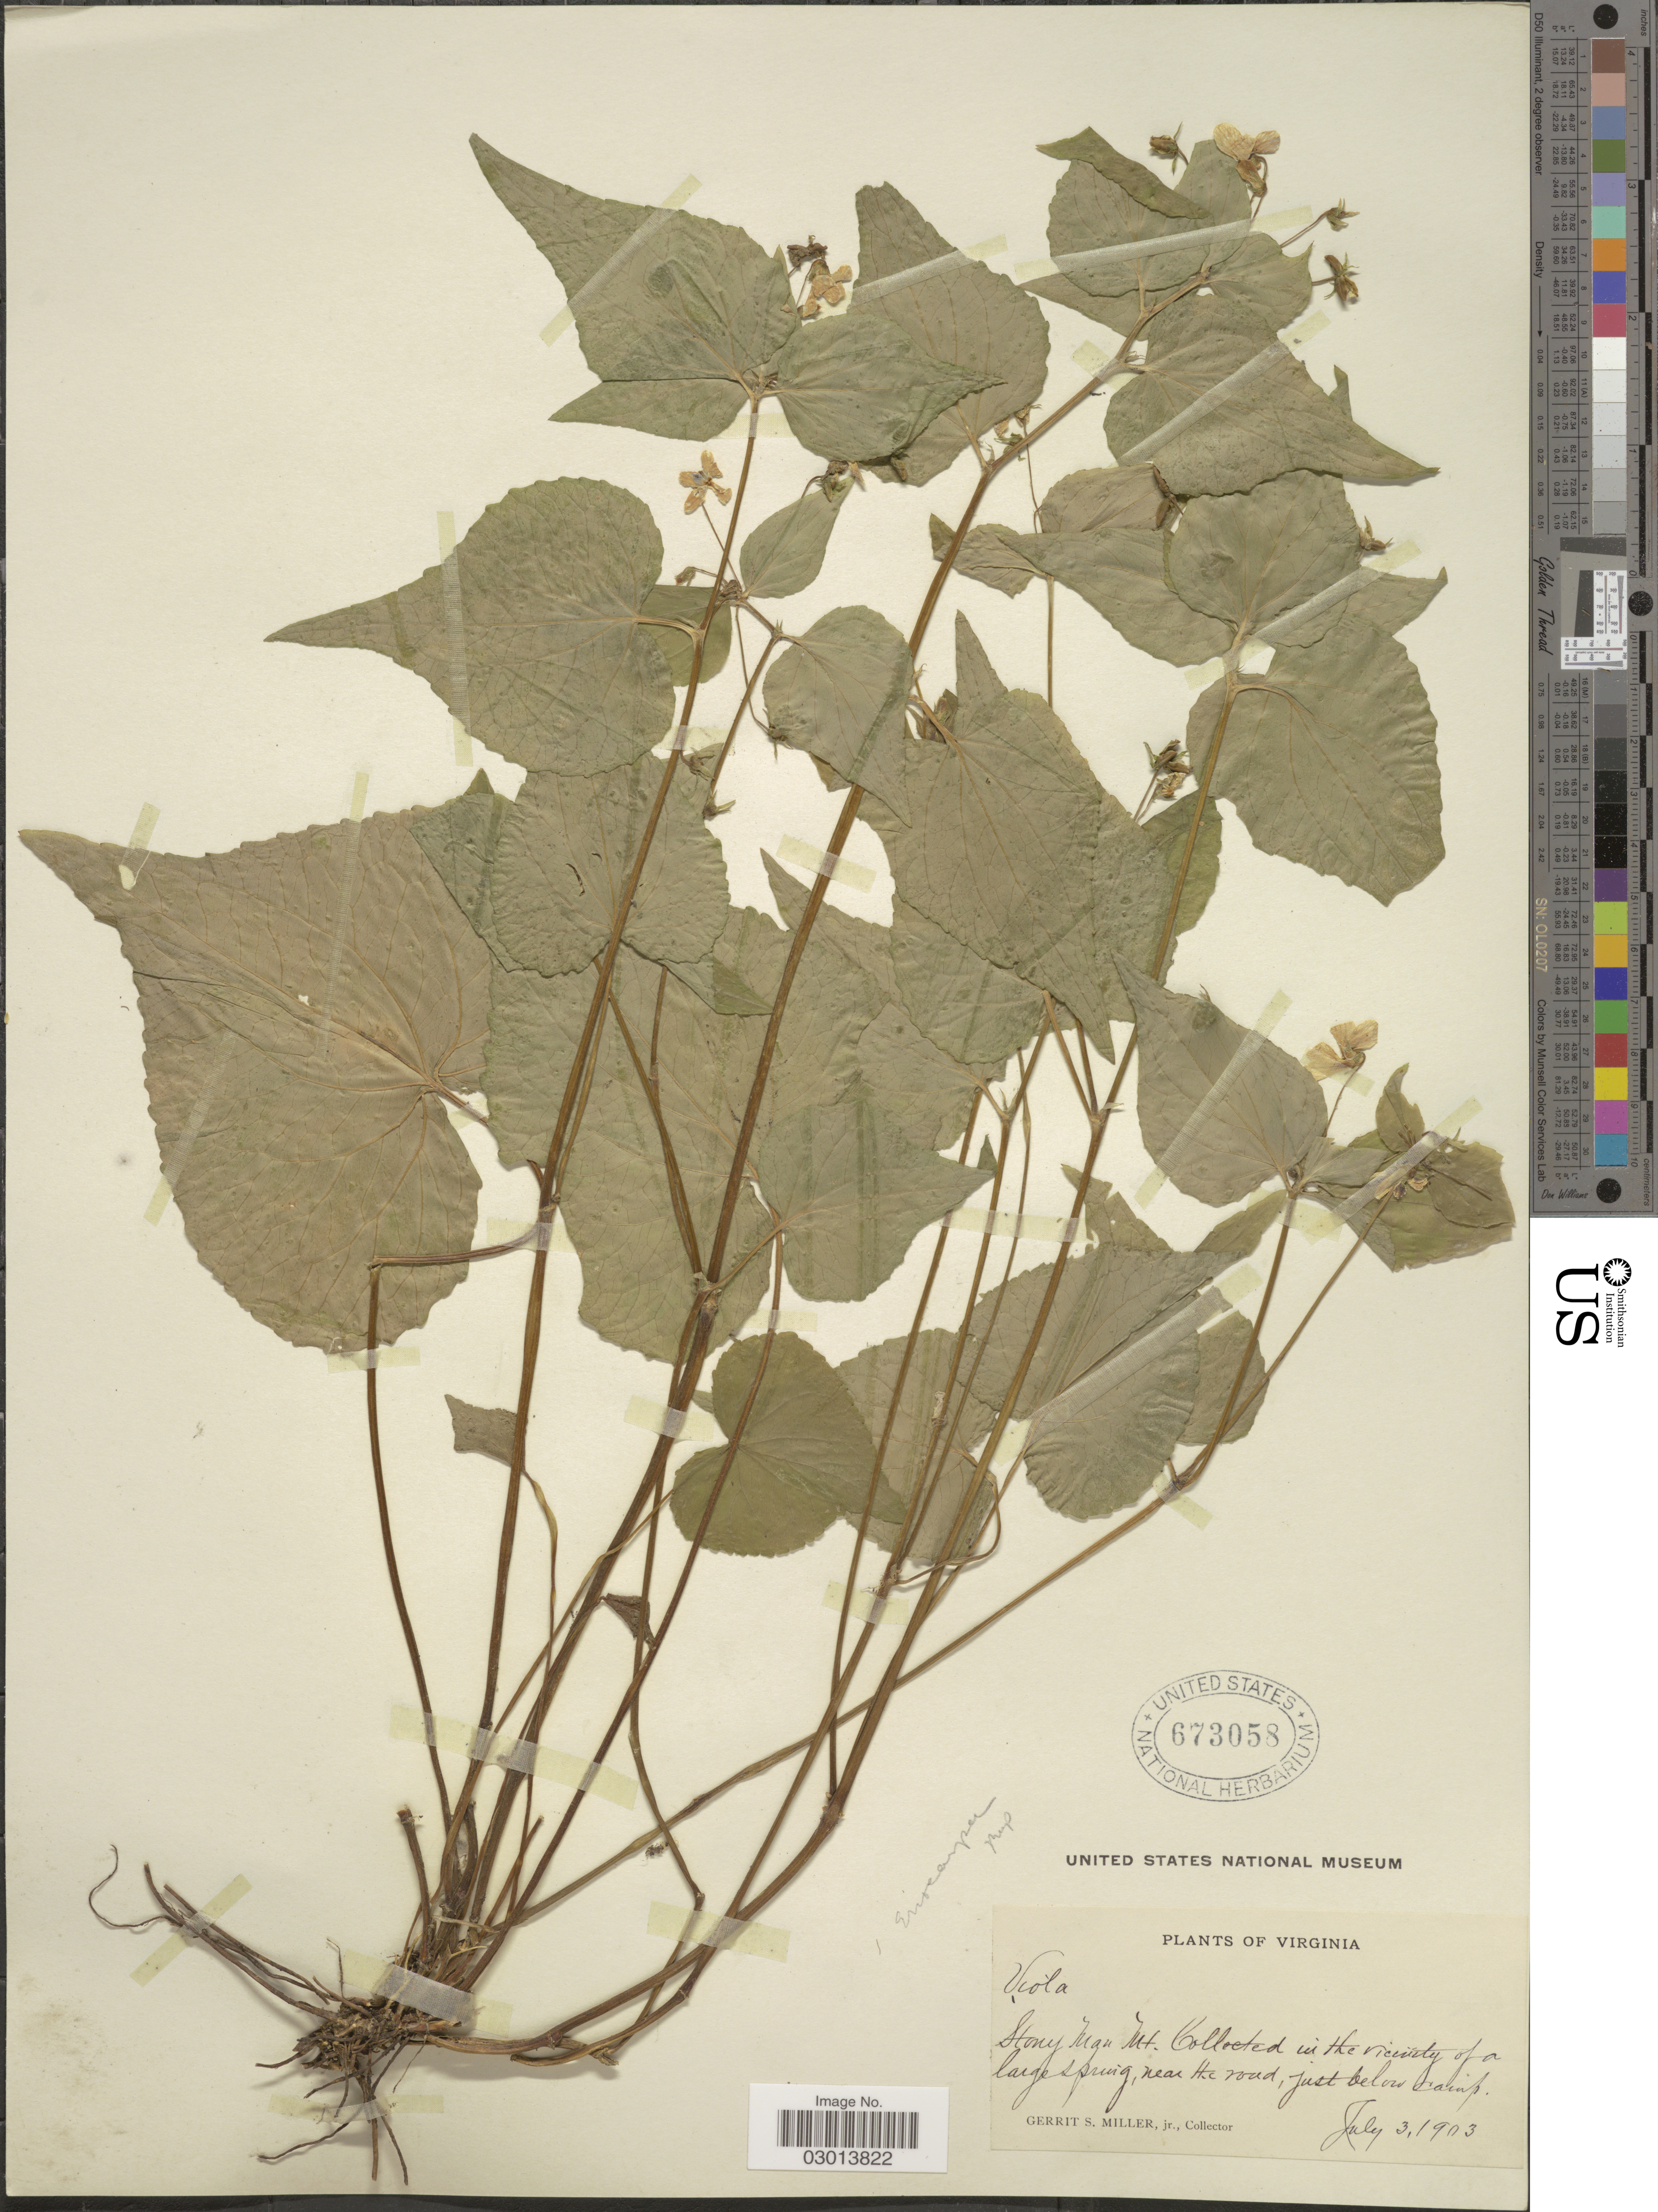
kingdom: Plantae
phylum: Tracheophyta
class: Magnoliopsida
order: Malpighiales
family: Violaceae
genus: Viola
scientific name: Viola pubescens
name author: Aiton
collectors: G. S. Miller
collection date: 1903-07-03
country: United States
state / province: Virginia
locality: Stony Man Mt., in the vicinity of a large spring, near the road, just below camp.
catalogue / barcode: US 673058